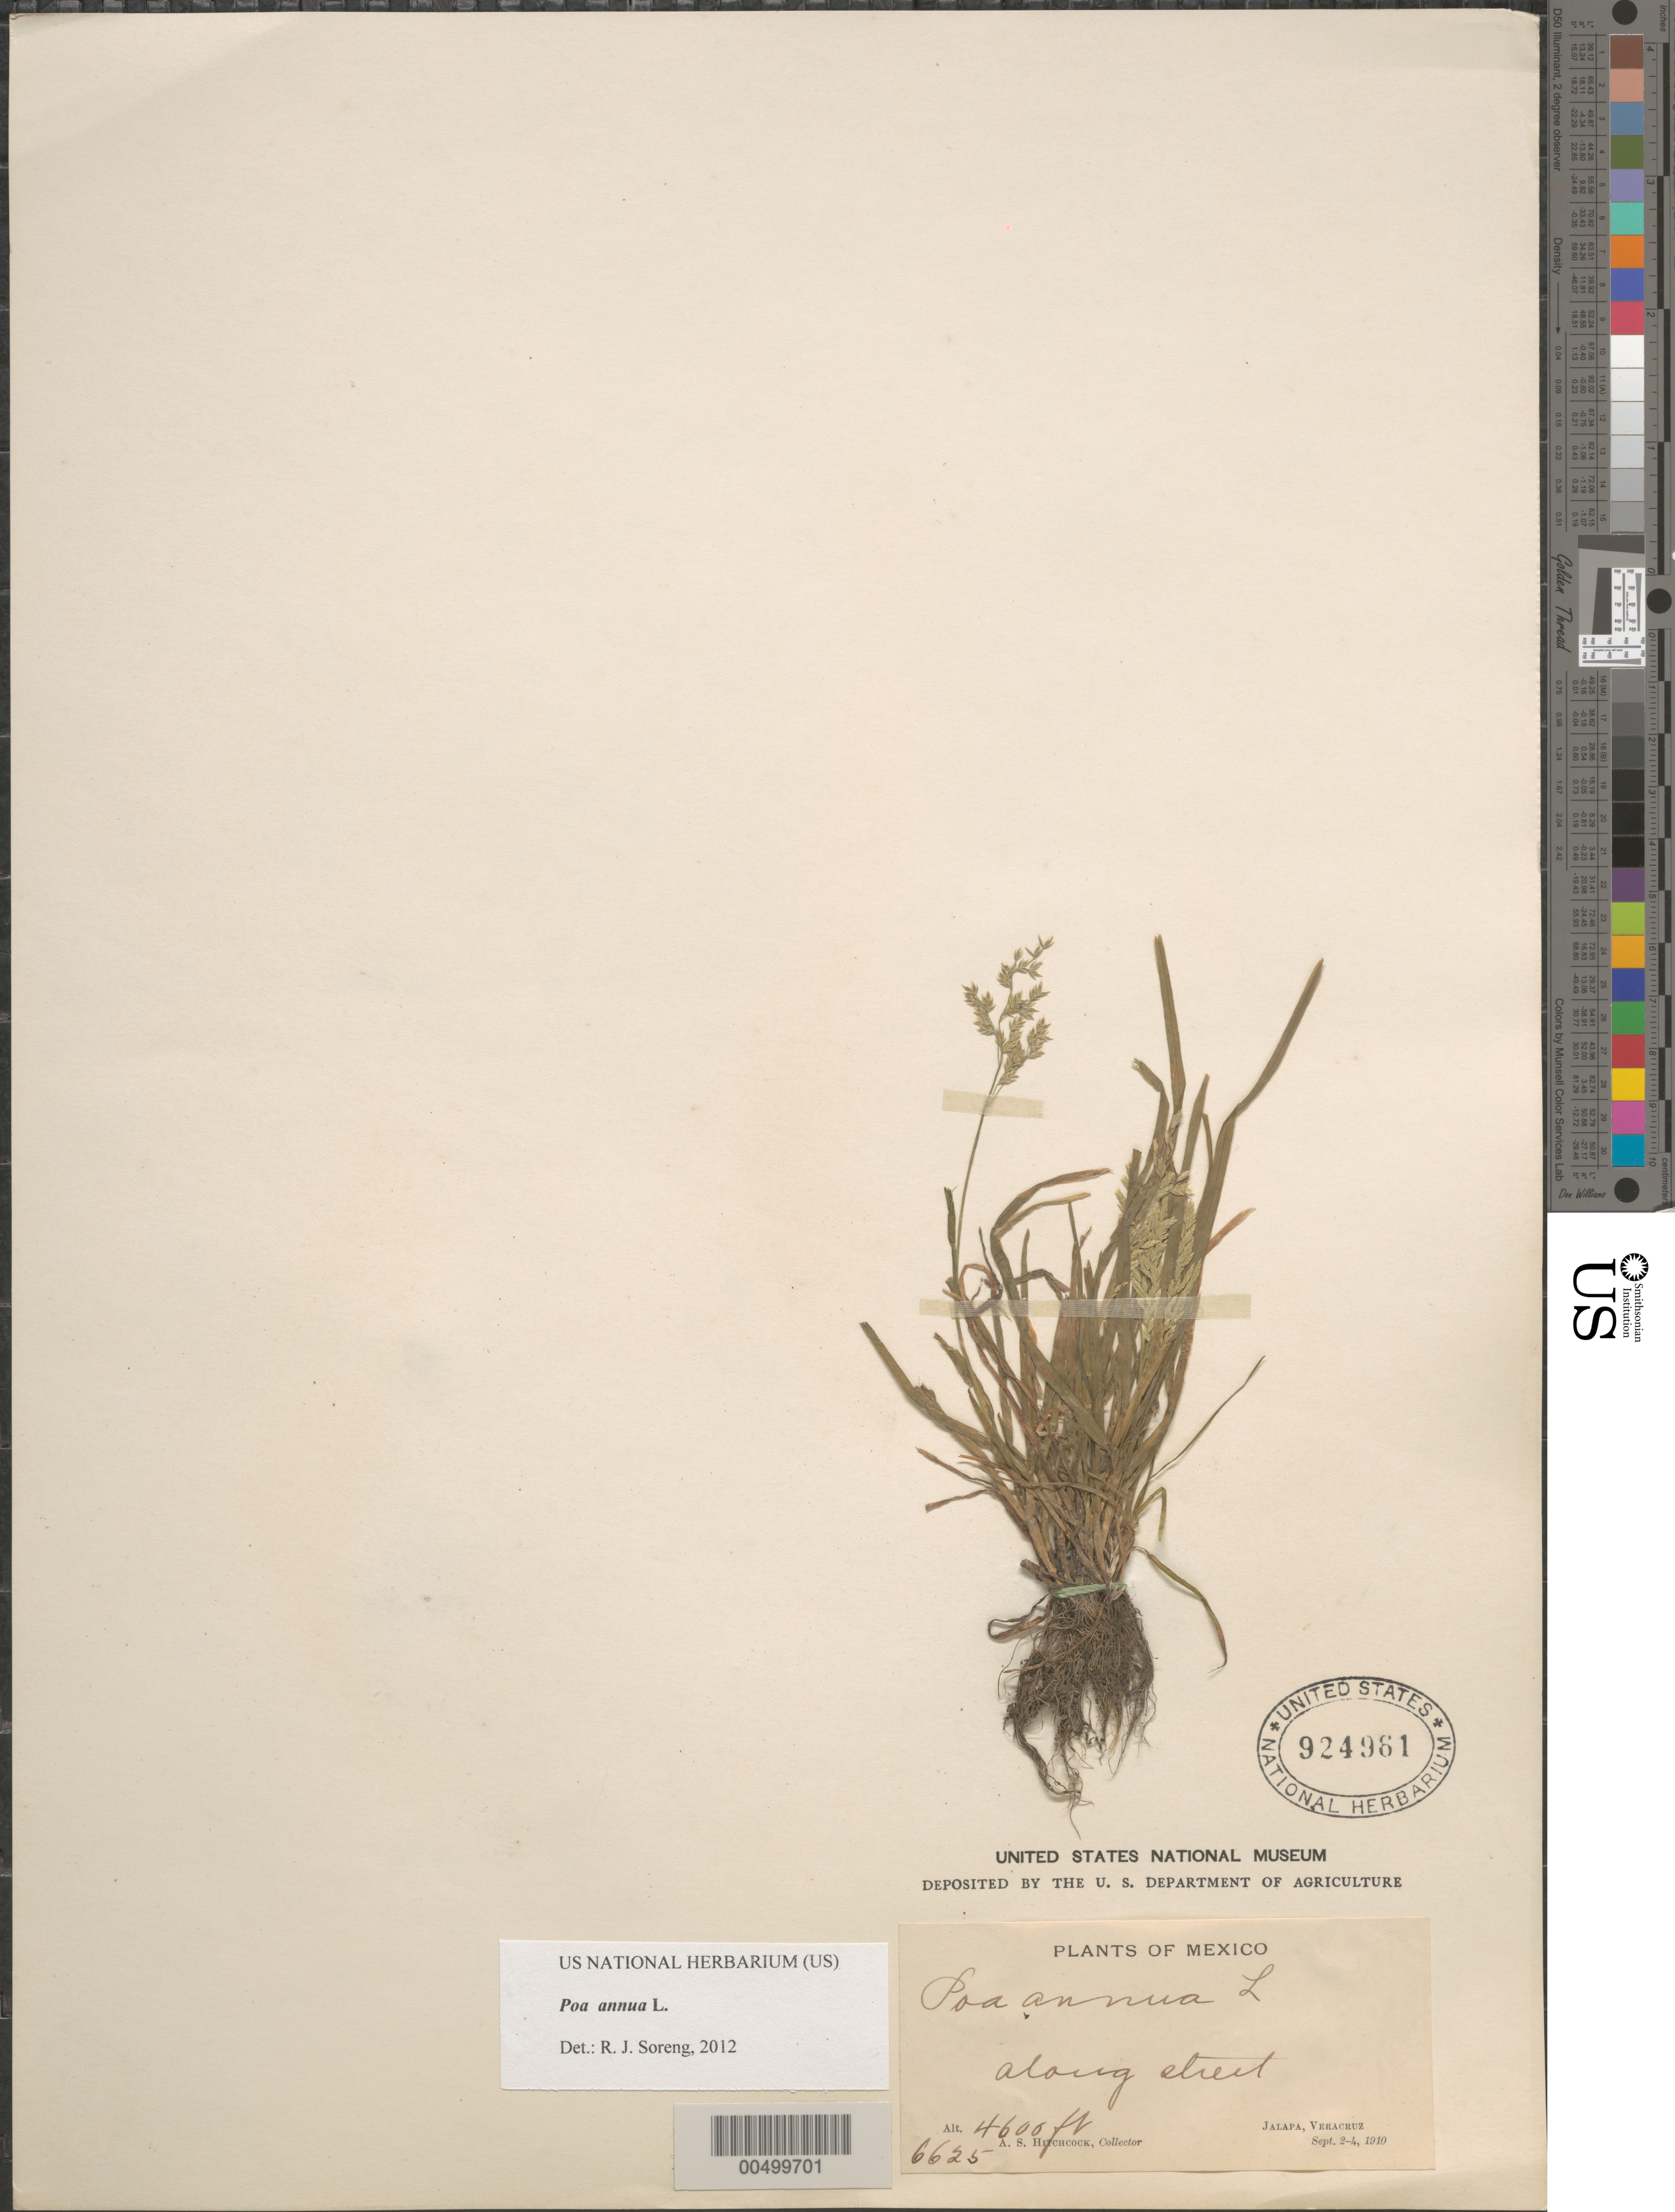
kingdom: Plantae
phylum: Tracheophyta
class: Liliopsida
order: Poales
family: Poaceae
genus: Poa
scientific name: Poa annua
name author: L.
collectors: A. S. Hitchcock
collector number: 6625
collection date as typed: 2 Sep 1910 to 4 Sep 1910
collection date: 1910-09-02/1910-09-04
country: Mexico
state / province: Veracruz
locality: Jalapa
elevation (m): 1402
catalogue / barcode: US 924961